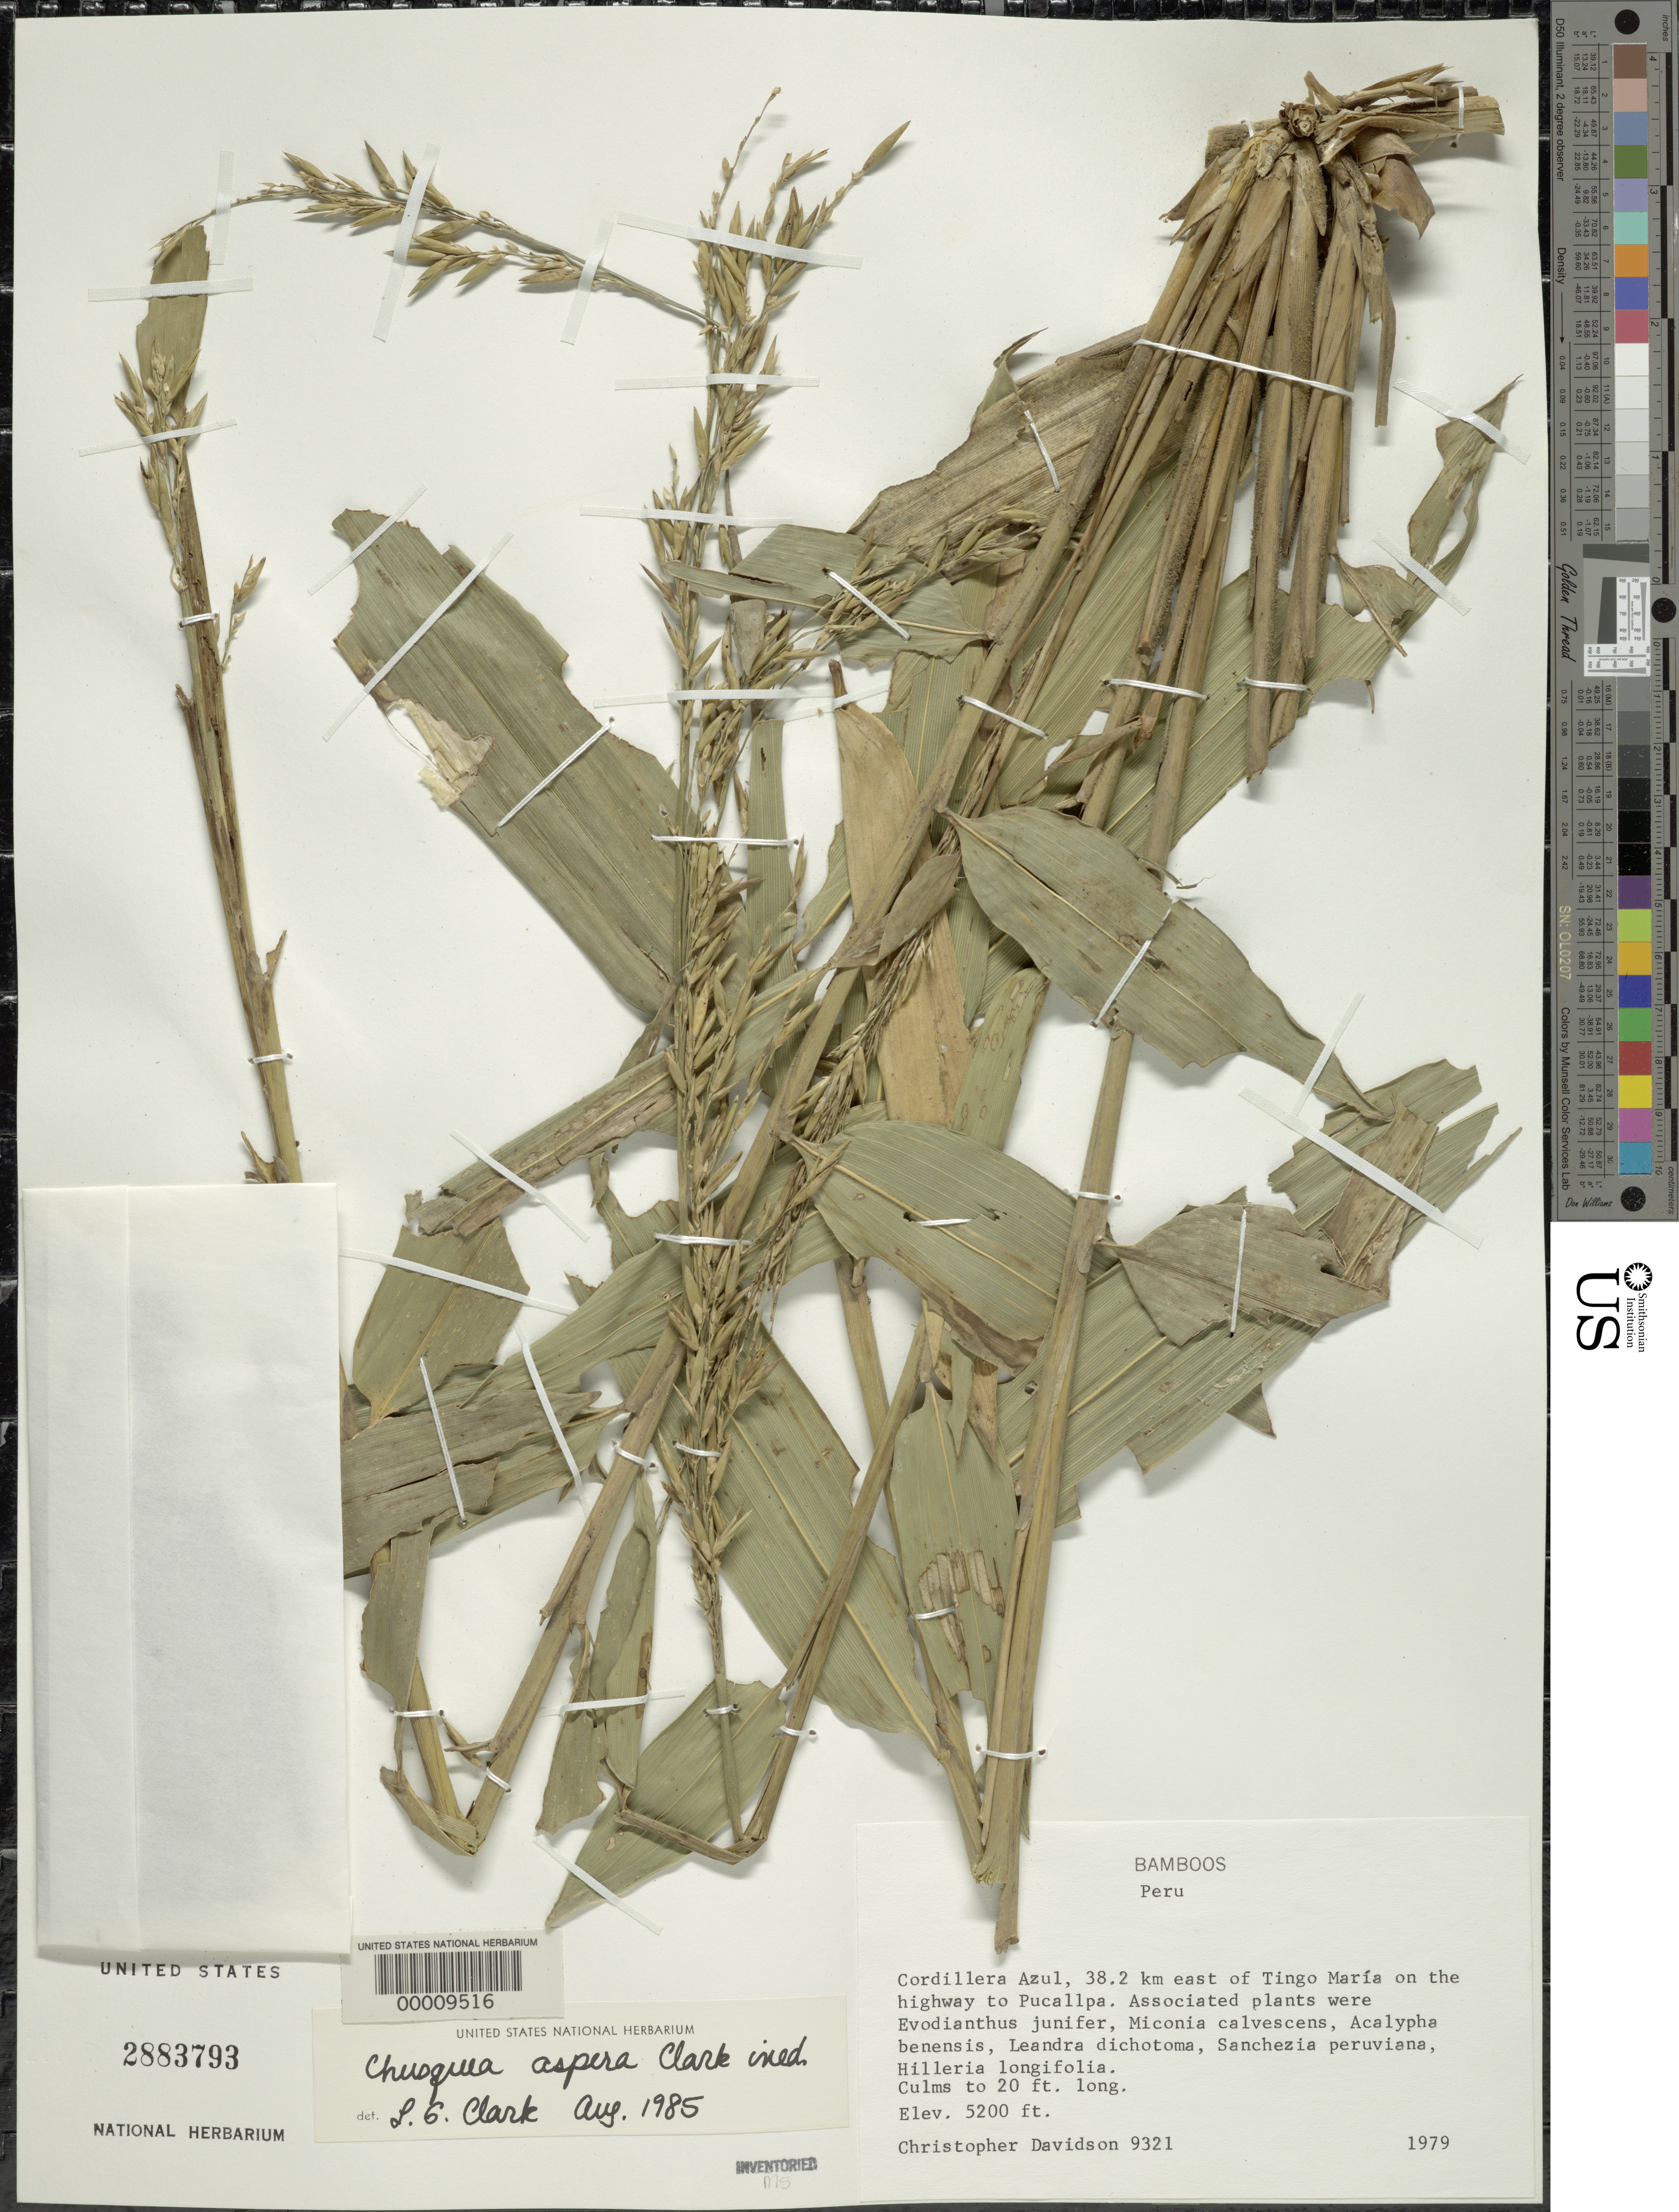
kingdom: Plantae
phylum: Tracheophyta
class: Liliopsida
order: Poales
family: Poaceae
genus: Chusquea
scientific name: Chusquea aspera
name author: L.G. Clark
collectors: C. Davidson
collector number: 9321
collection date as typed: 1979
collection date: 1979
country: Peru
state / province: Huánuco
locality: Cordillera Azul, Tingo María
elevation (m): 1585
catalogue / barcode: US 2883793